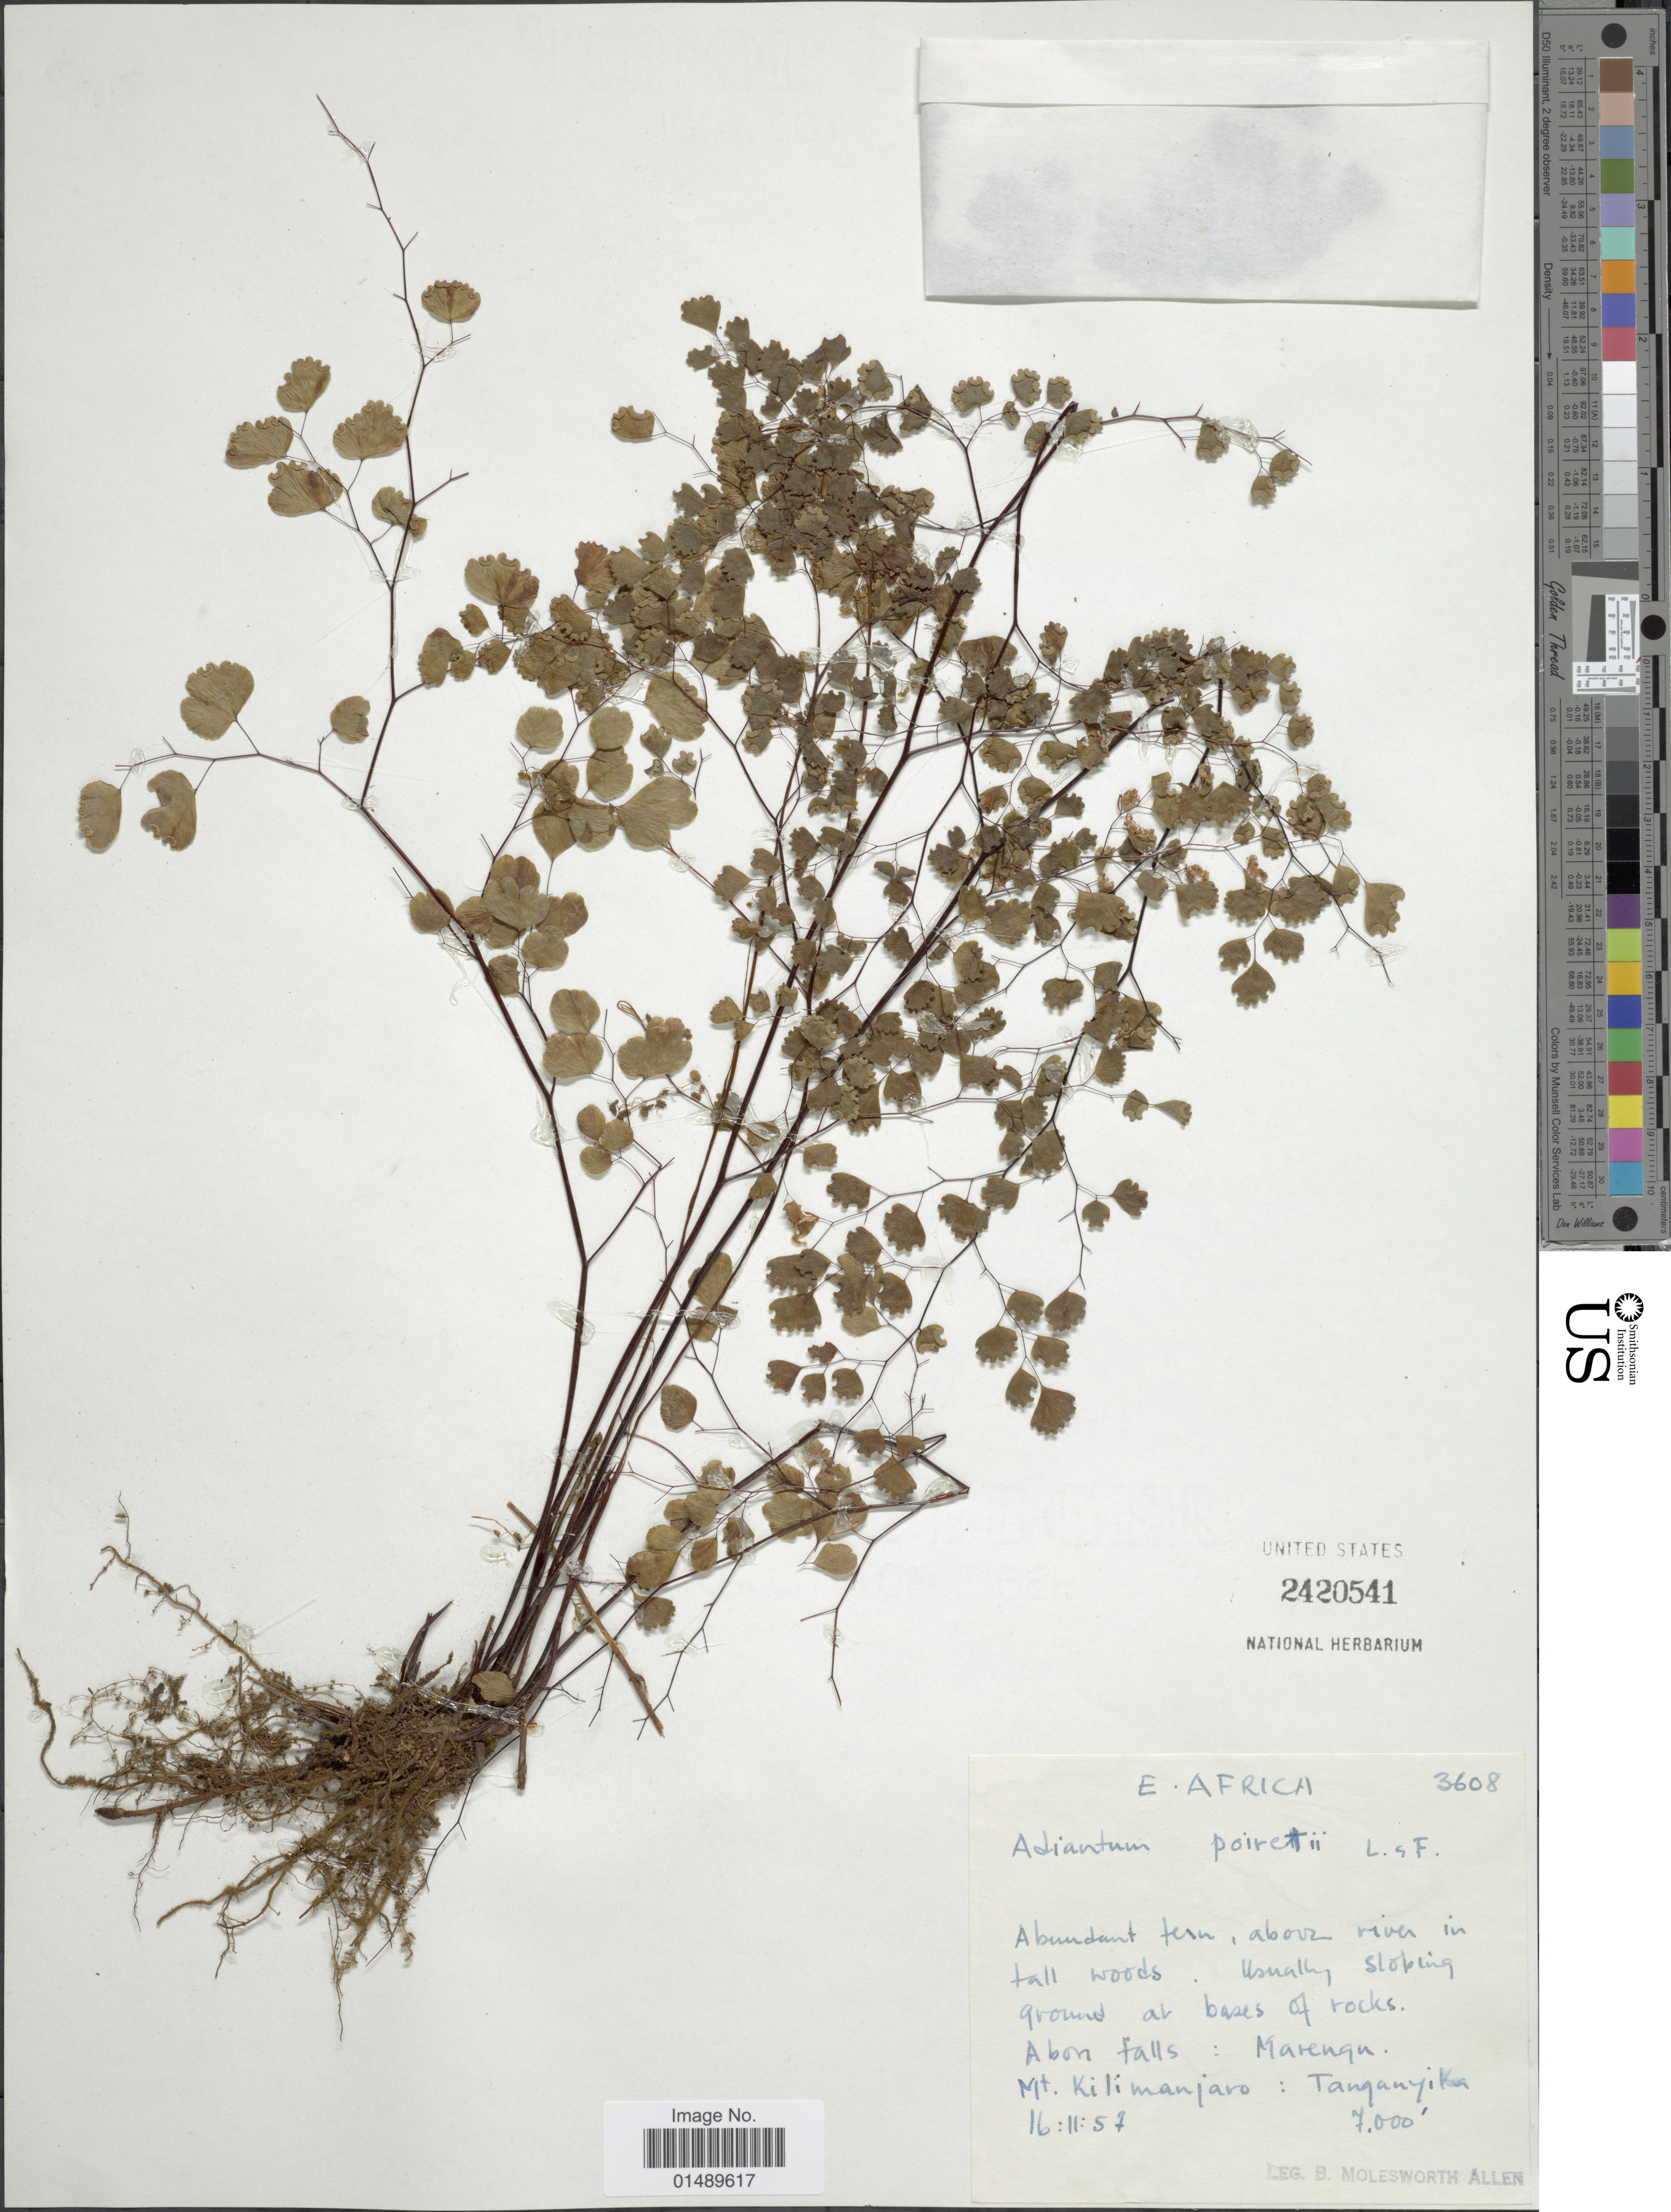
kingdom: Plantae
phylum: Tracheophyta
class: Polypodiopsida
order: Polypodiales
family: Pteridaceae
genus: Adiantum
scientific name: Adiantum poiretii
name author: Wikstr.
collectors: B. E. G. Molesworth-Allen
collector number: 3608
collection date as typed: Transcribed d/m/y: 16/11/57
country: Tanzania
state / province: Kilimanjaro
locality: Above falls: Marengu [Marangu], Mt. Kilimanjaro: Tanganyika, E. Africa.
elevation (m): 2134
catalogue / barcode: US 2420541